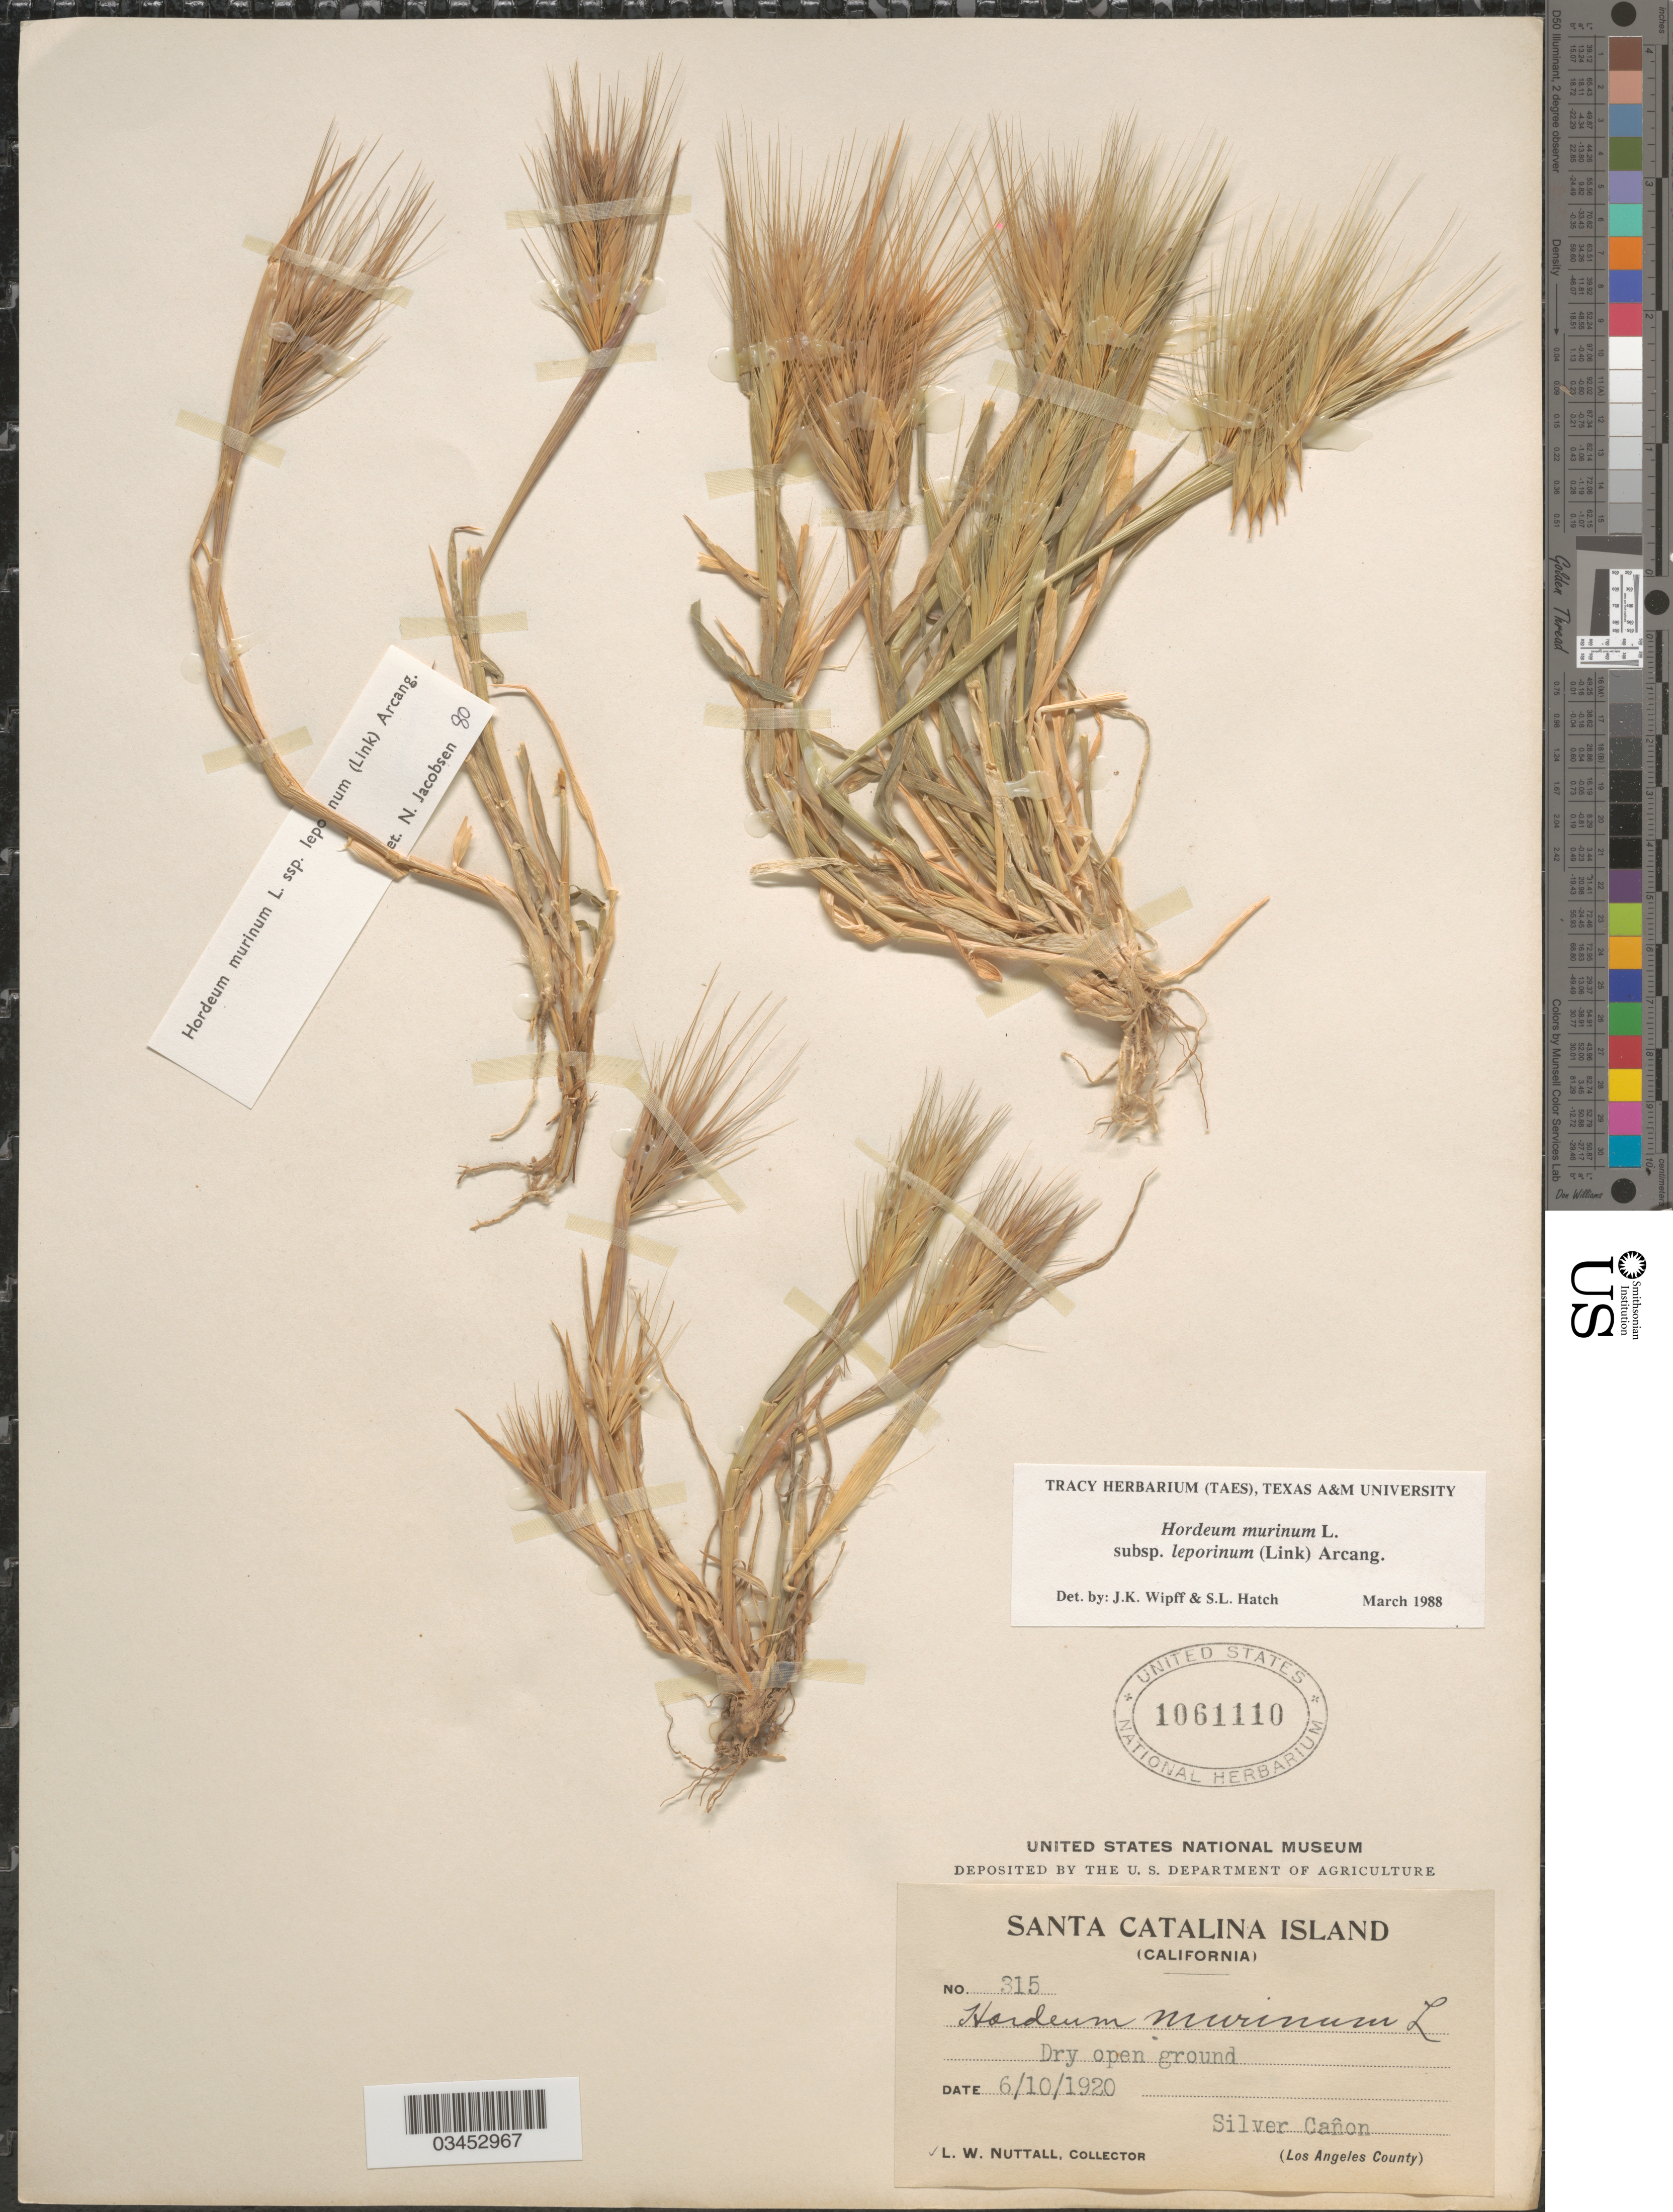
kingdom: Plantae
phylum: Tracheophyta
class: Liliopsida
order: Poales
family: Poaceae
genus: Hordeum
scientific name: Hordeum murinum subsp. leporinum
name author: (Link) Arcang.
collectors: L. W. Nuttall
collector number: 315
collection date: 1920-06-10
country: United States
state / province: California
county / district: Los Angeles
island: Santa Catalina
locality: Santa Catalina Island. Silver Canon (Los Angeles County).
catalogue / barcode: US 1061110